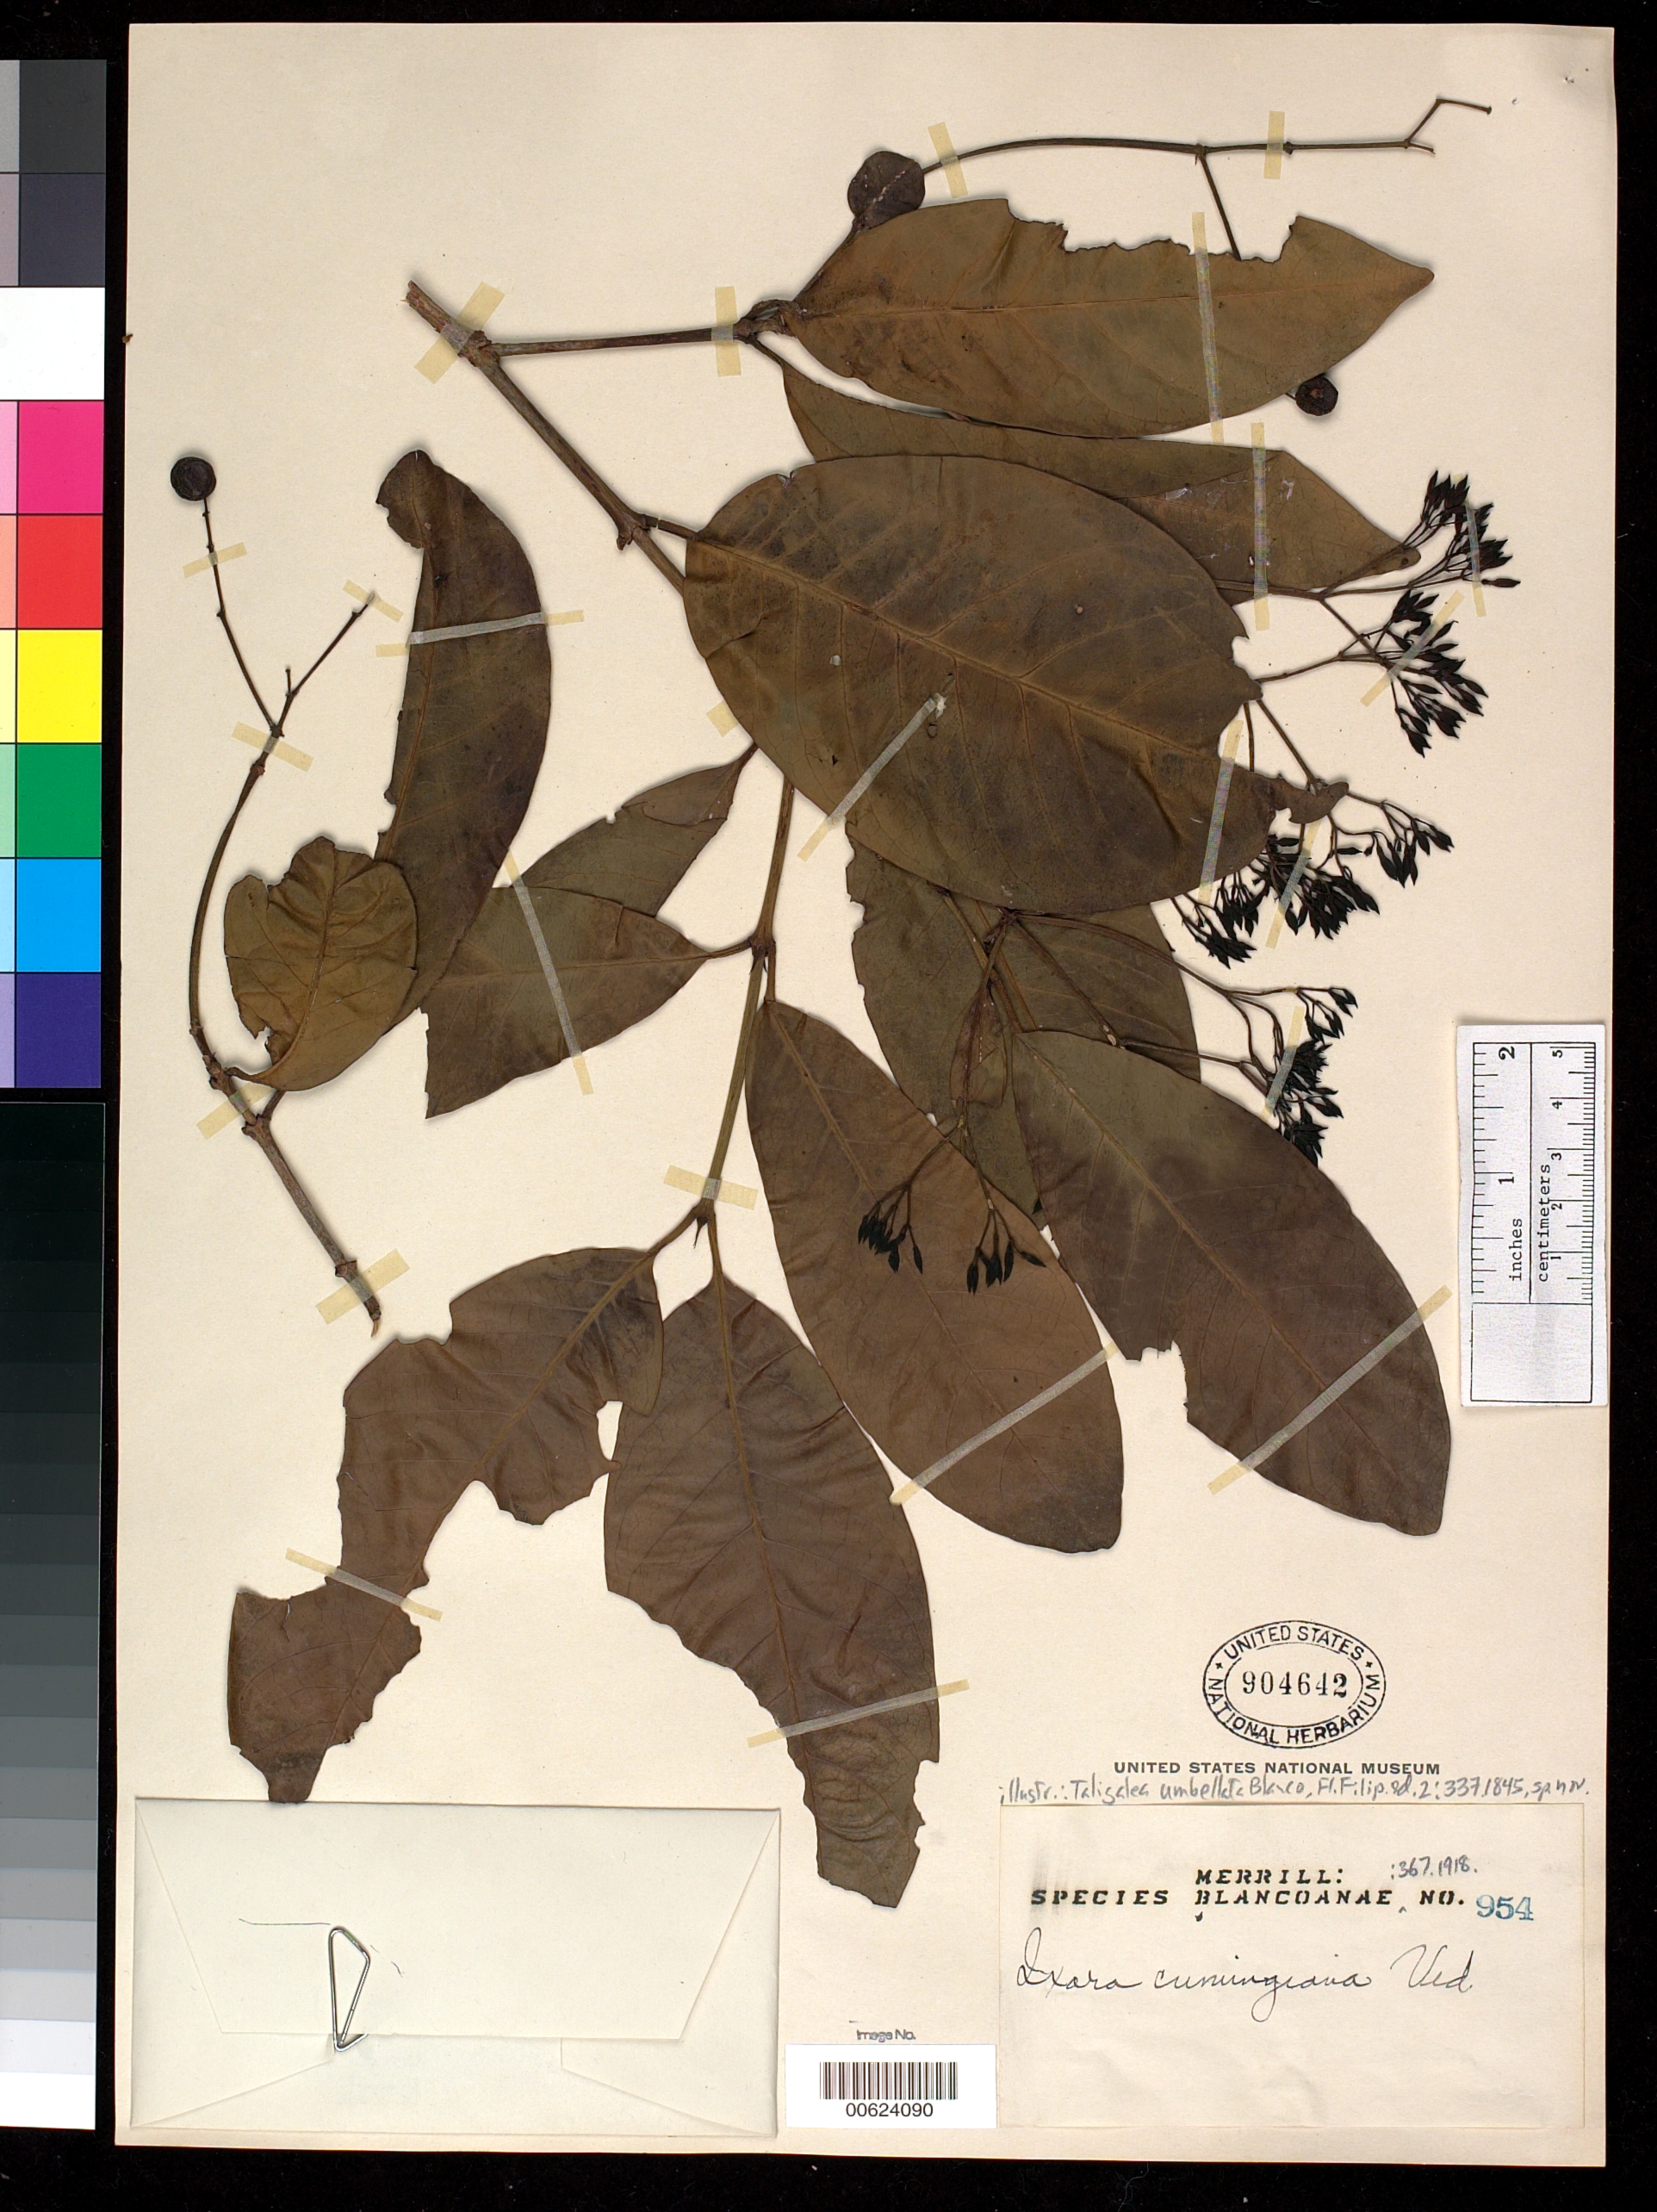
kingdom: Plantae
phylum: Tracheophyta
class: Magnoliopsida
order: Lamiales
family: Lamiaceae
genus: Taligalea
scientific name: Taligalea umbellata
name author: Blanco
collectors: E. D. Merrill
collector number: Sp. Blancoan. 0954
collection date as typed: Nov 1915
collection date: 1915-11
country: Philippines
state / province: Calabarzon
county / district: Rizal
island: Luzon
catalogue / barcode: US 904642